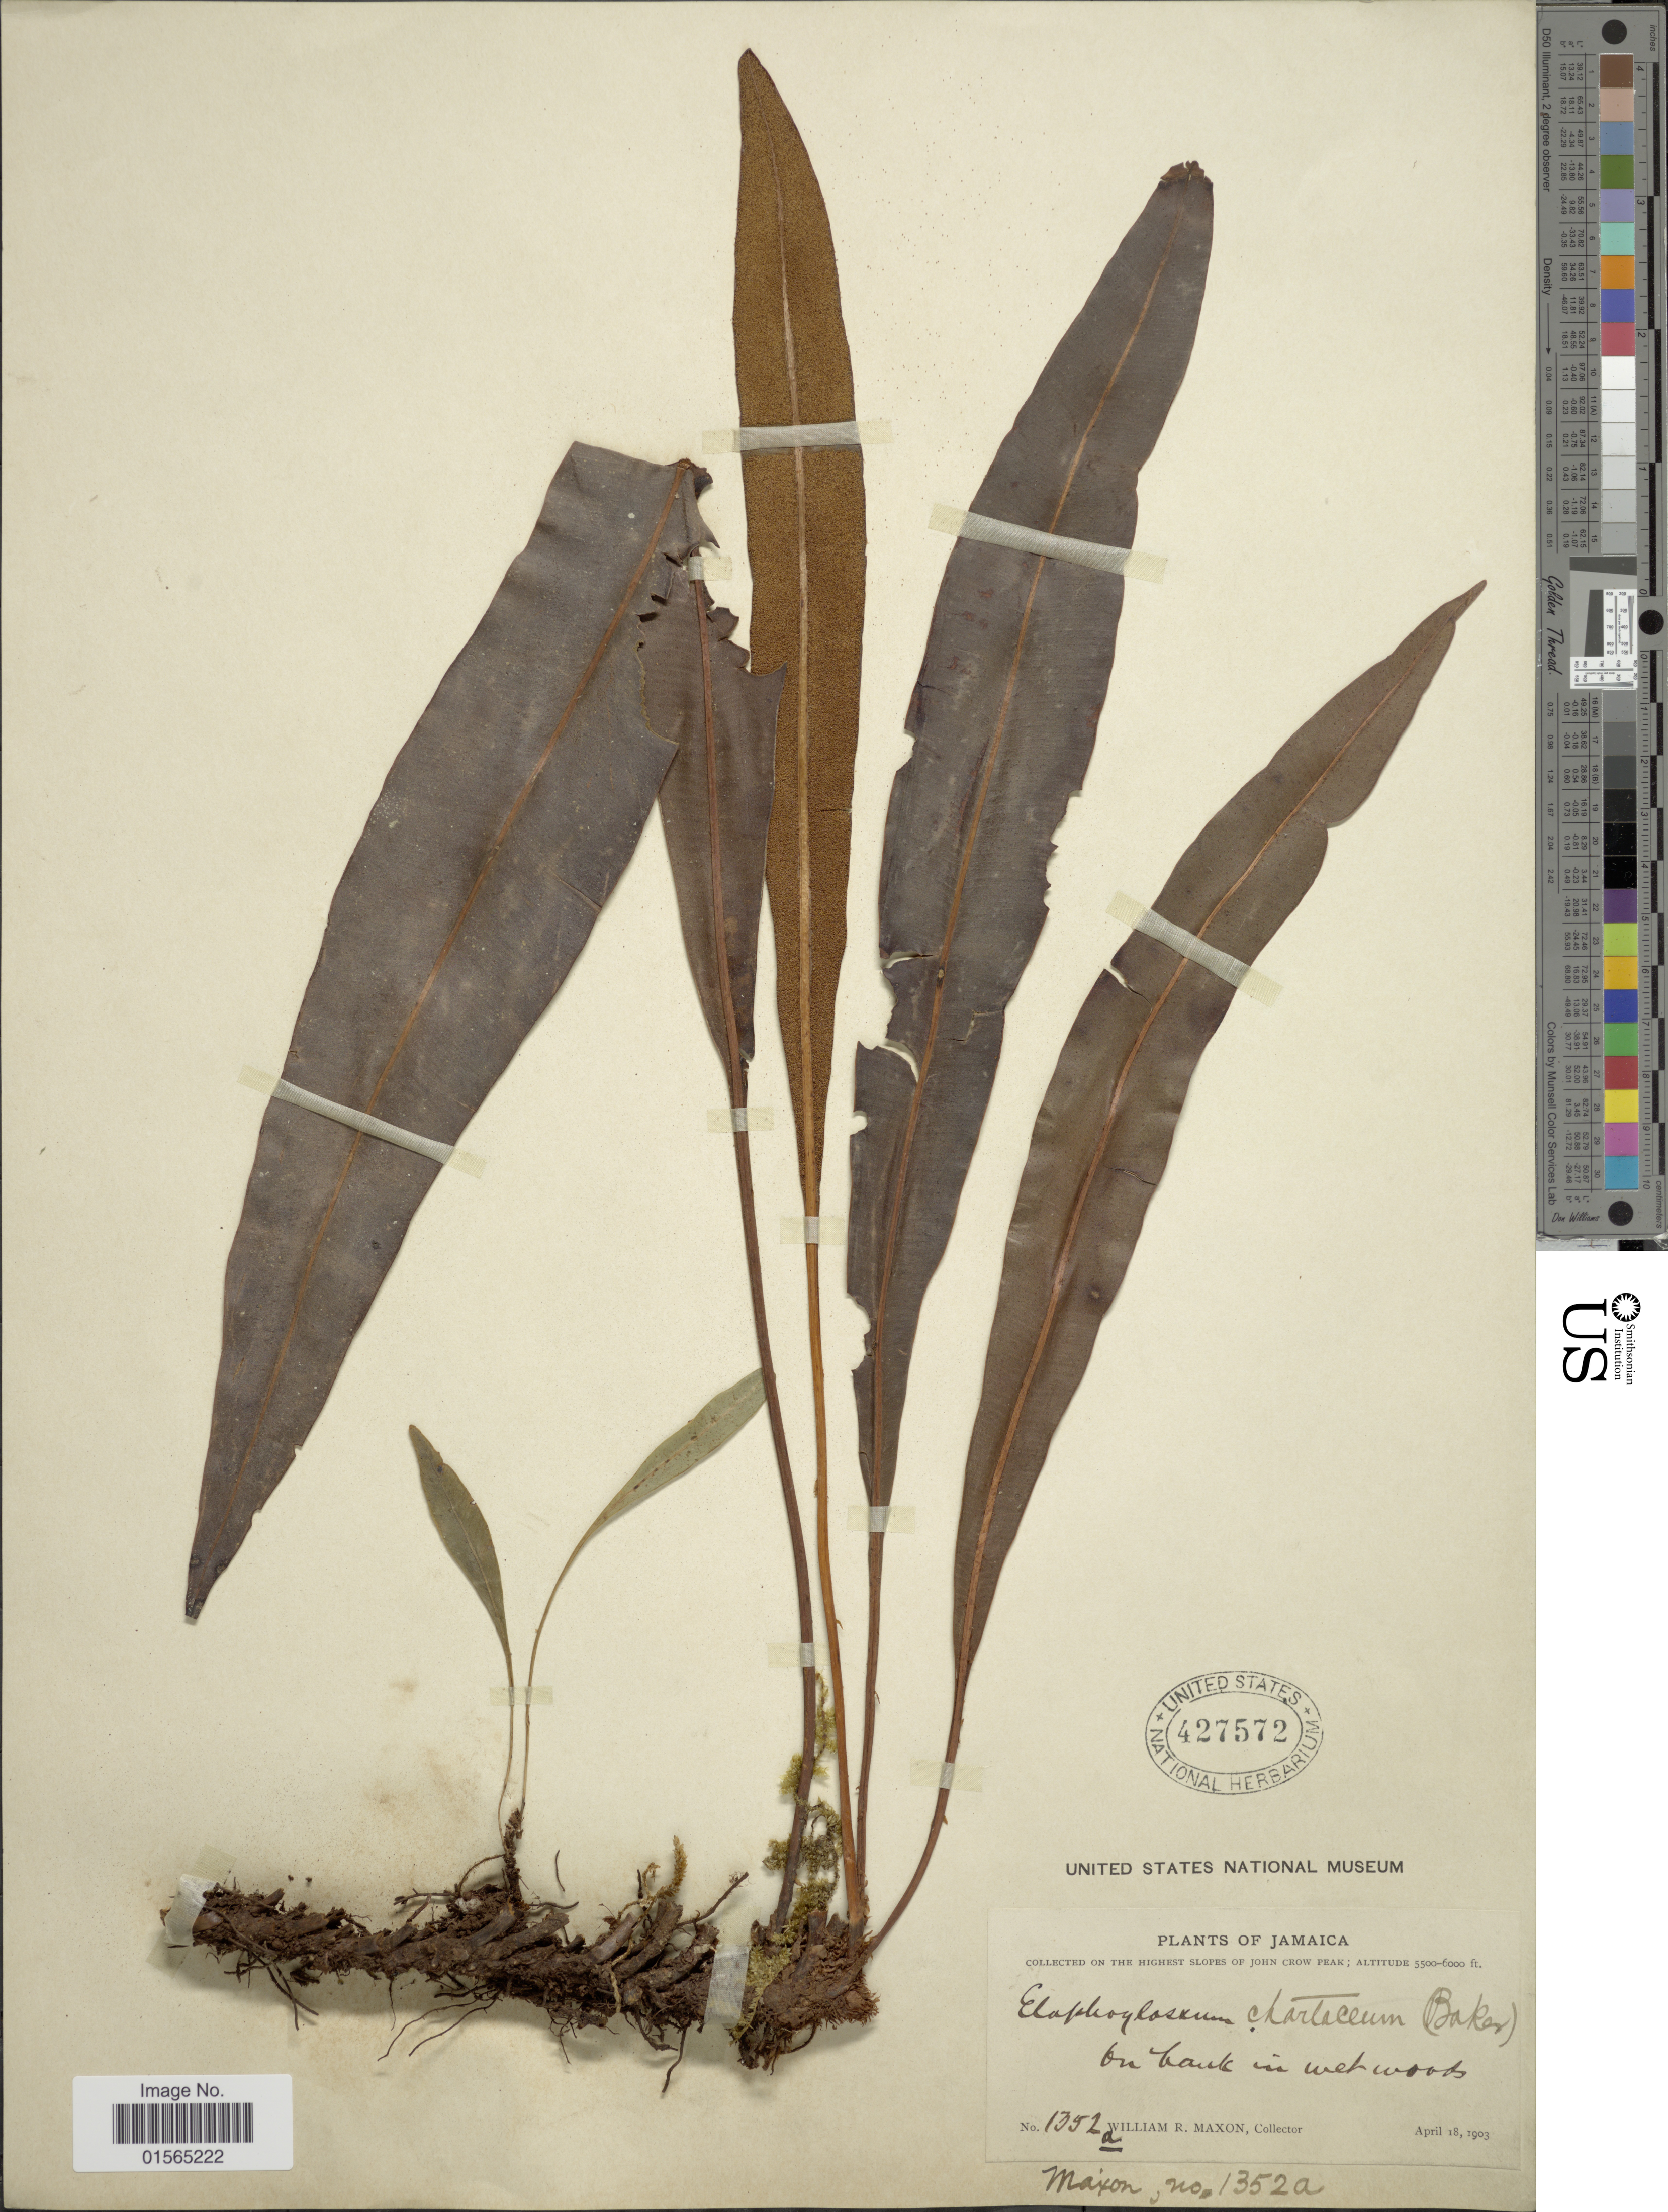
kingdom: Plantae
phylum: Tracheophyta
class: Polypodiopsida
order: Polypodiales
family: Dryopteridaceae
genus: Elaphoglossum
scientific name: Elaphoglossum chartaceum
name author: (Baker ex Jenman) C. Chr.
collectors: W. R. Maxon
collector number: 1352a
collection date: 1903-04-18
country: Jamaica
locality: Highest slopes of John Crow Park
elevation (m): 1676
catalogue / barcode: US 427572